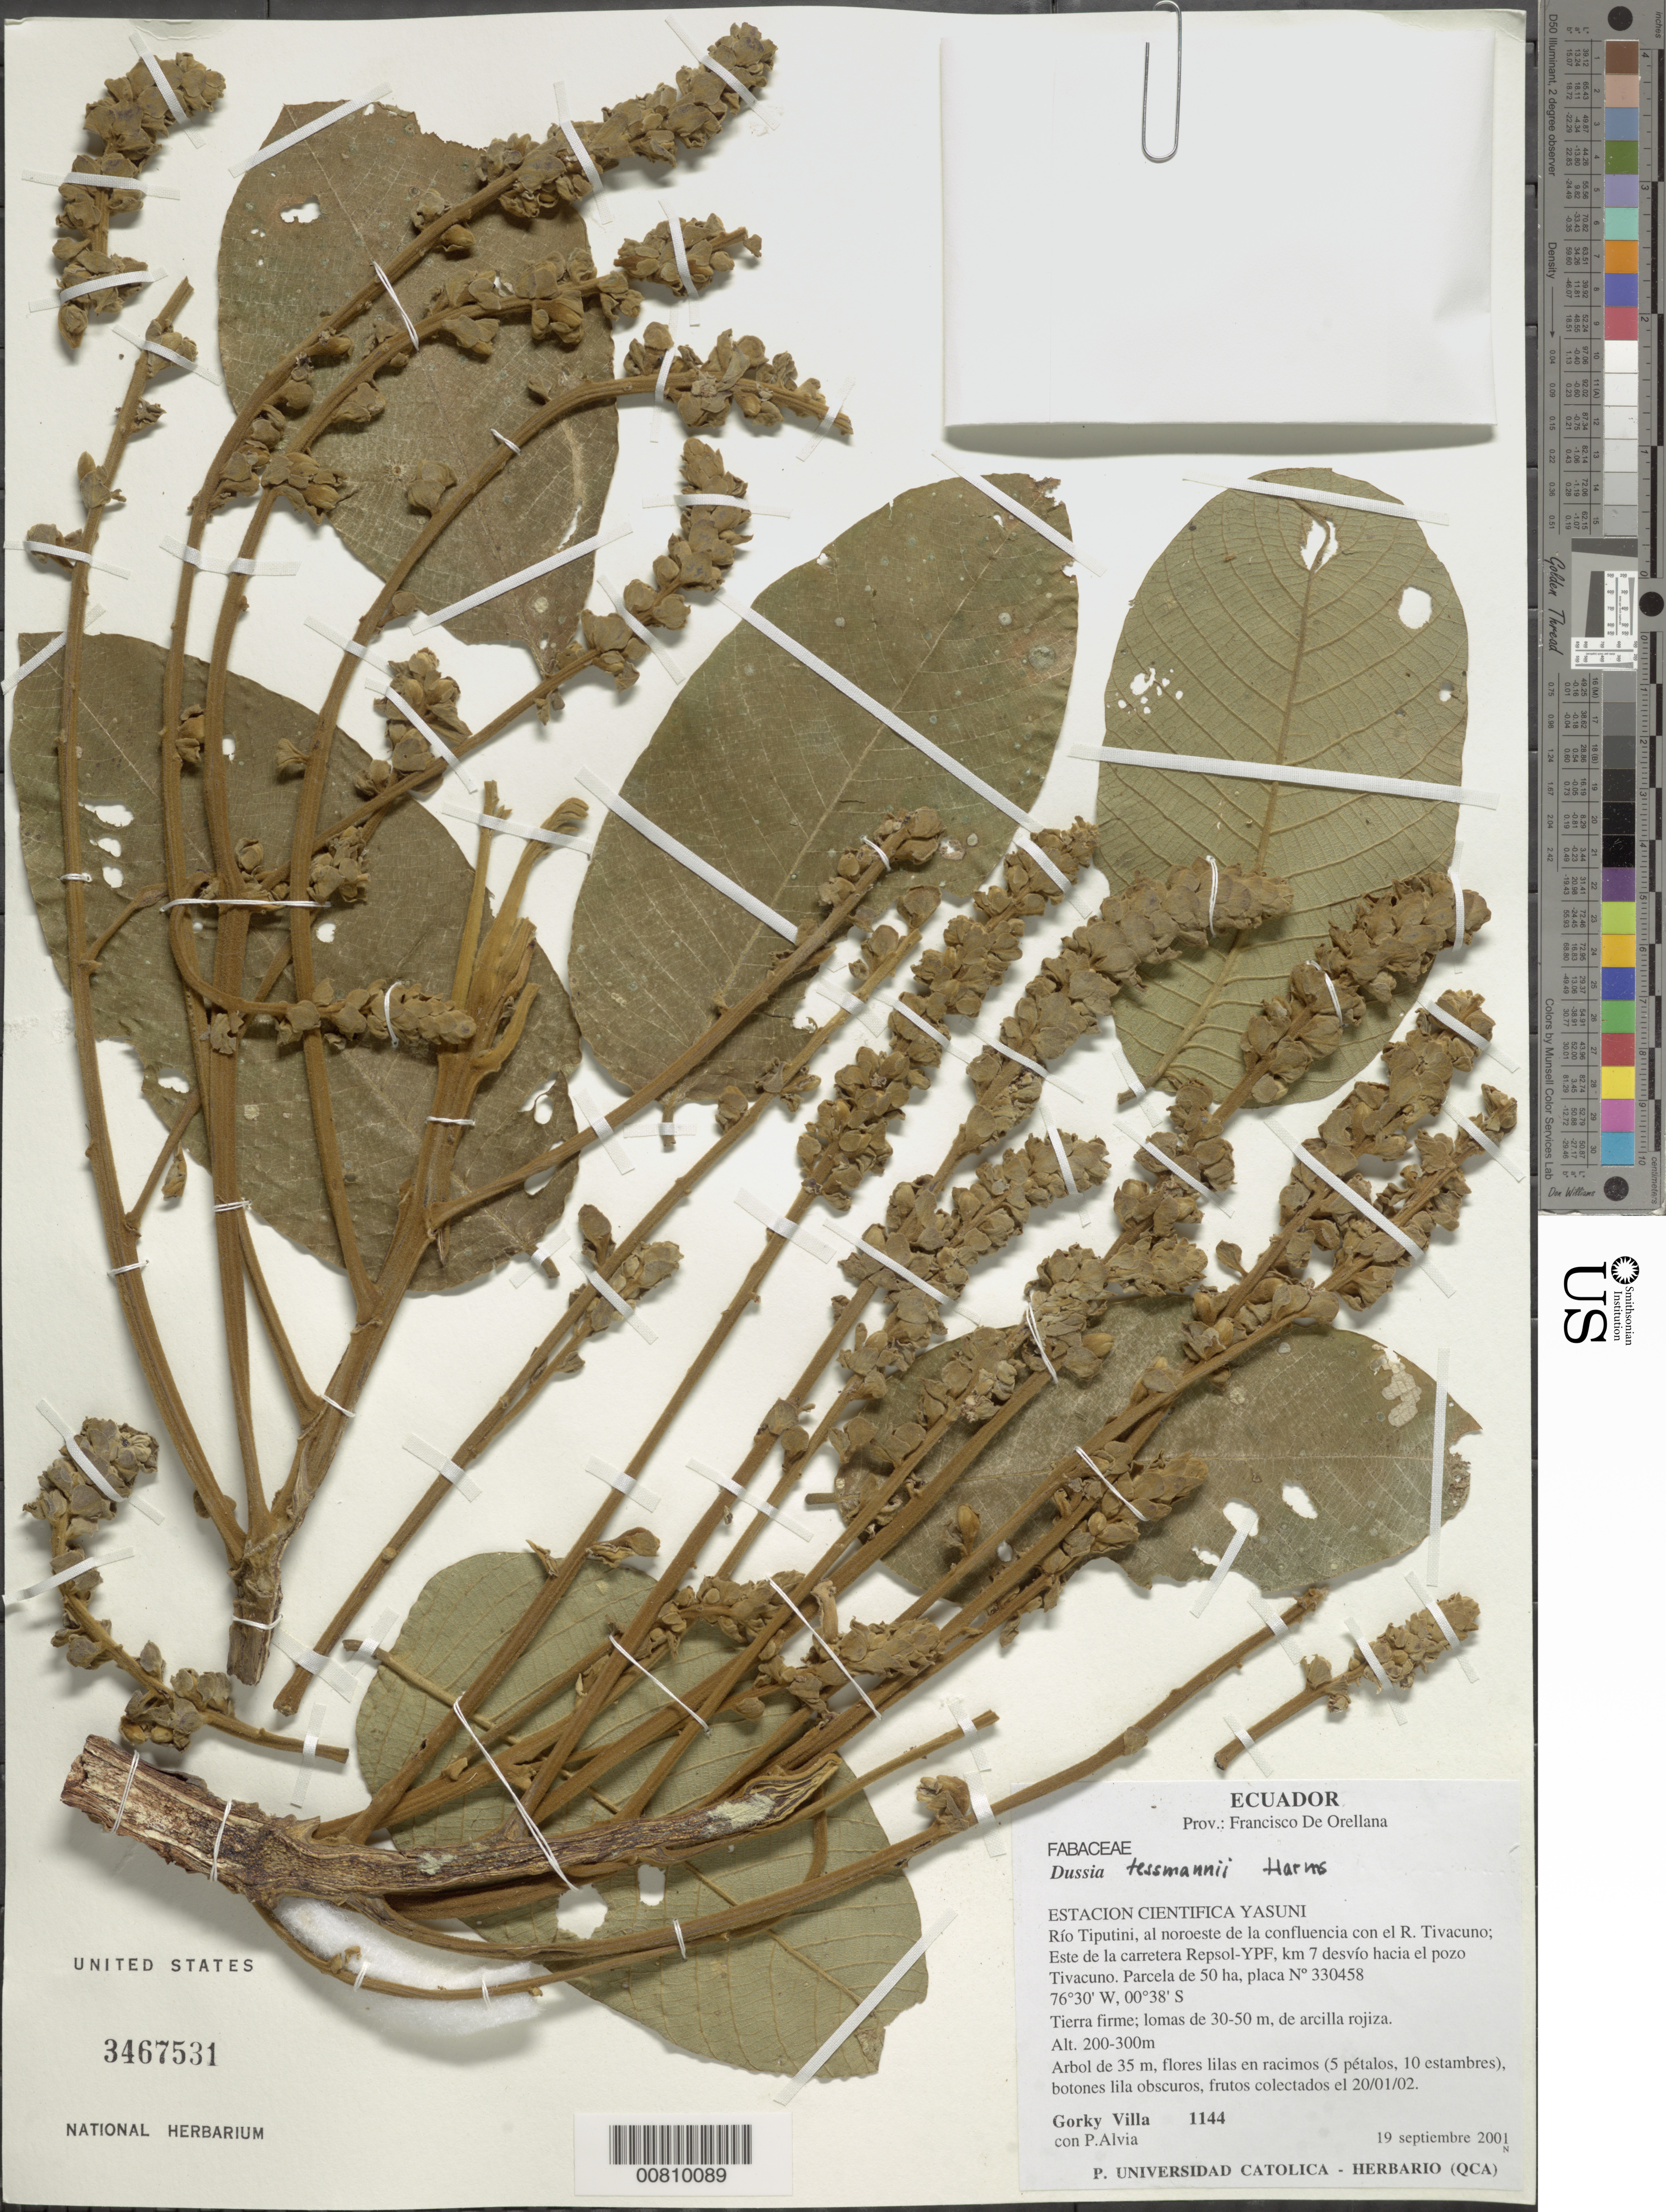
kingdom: Plantae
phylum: Tracheophyta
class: Magnoliopsida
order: Fabales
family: Fabaceae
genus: Dussia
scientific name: Dussia tessmannii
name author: Harms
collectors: G. Villa & P. Alvia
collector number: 1831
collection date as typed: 25 Jul 2002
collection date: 2002-07-25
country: Ecuador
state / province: Orellana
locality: Yasuni National Park, Rio Tiputini.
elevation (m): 100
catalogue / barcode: US 3467531